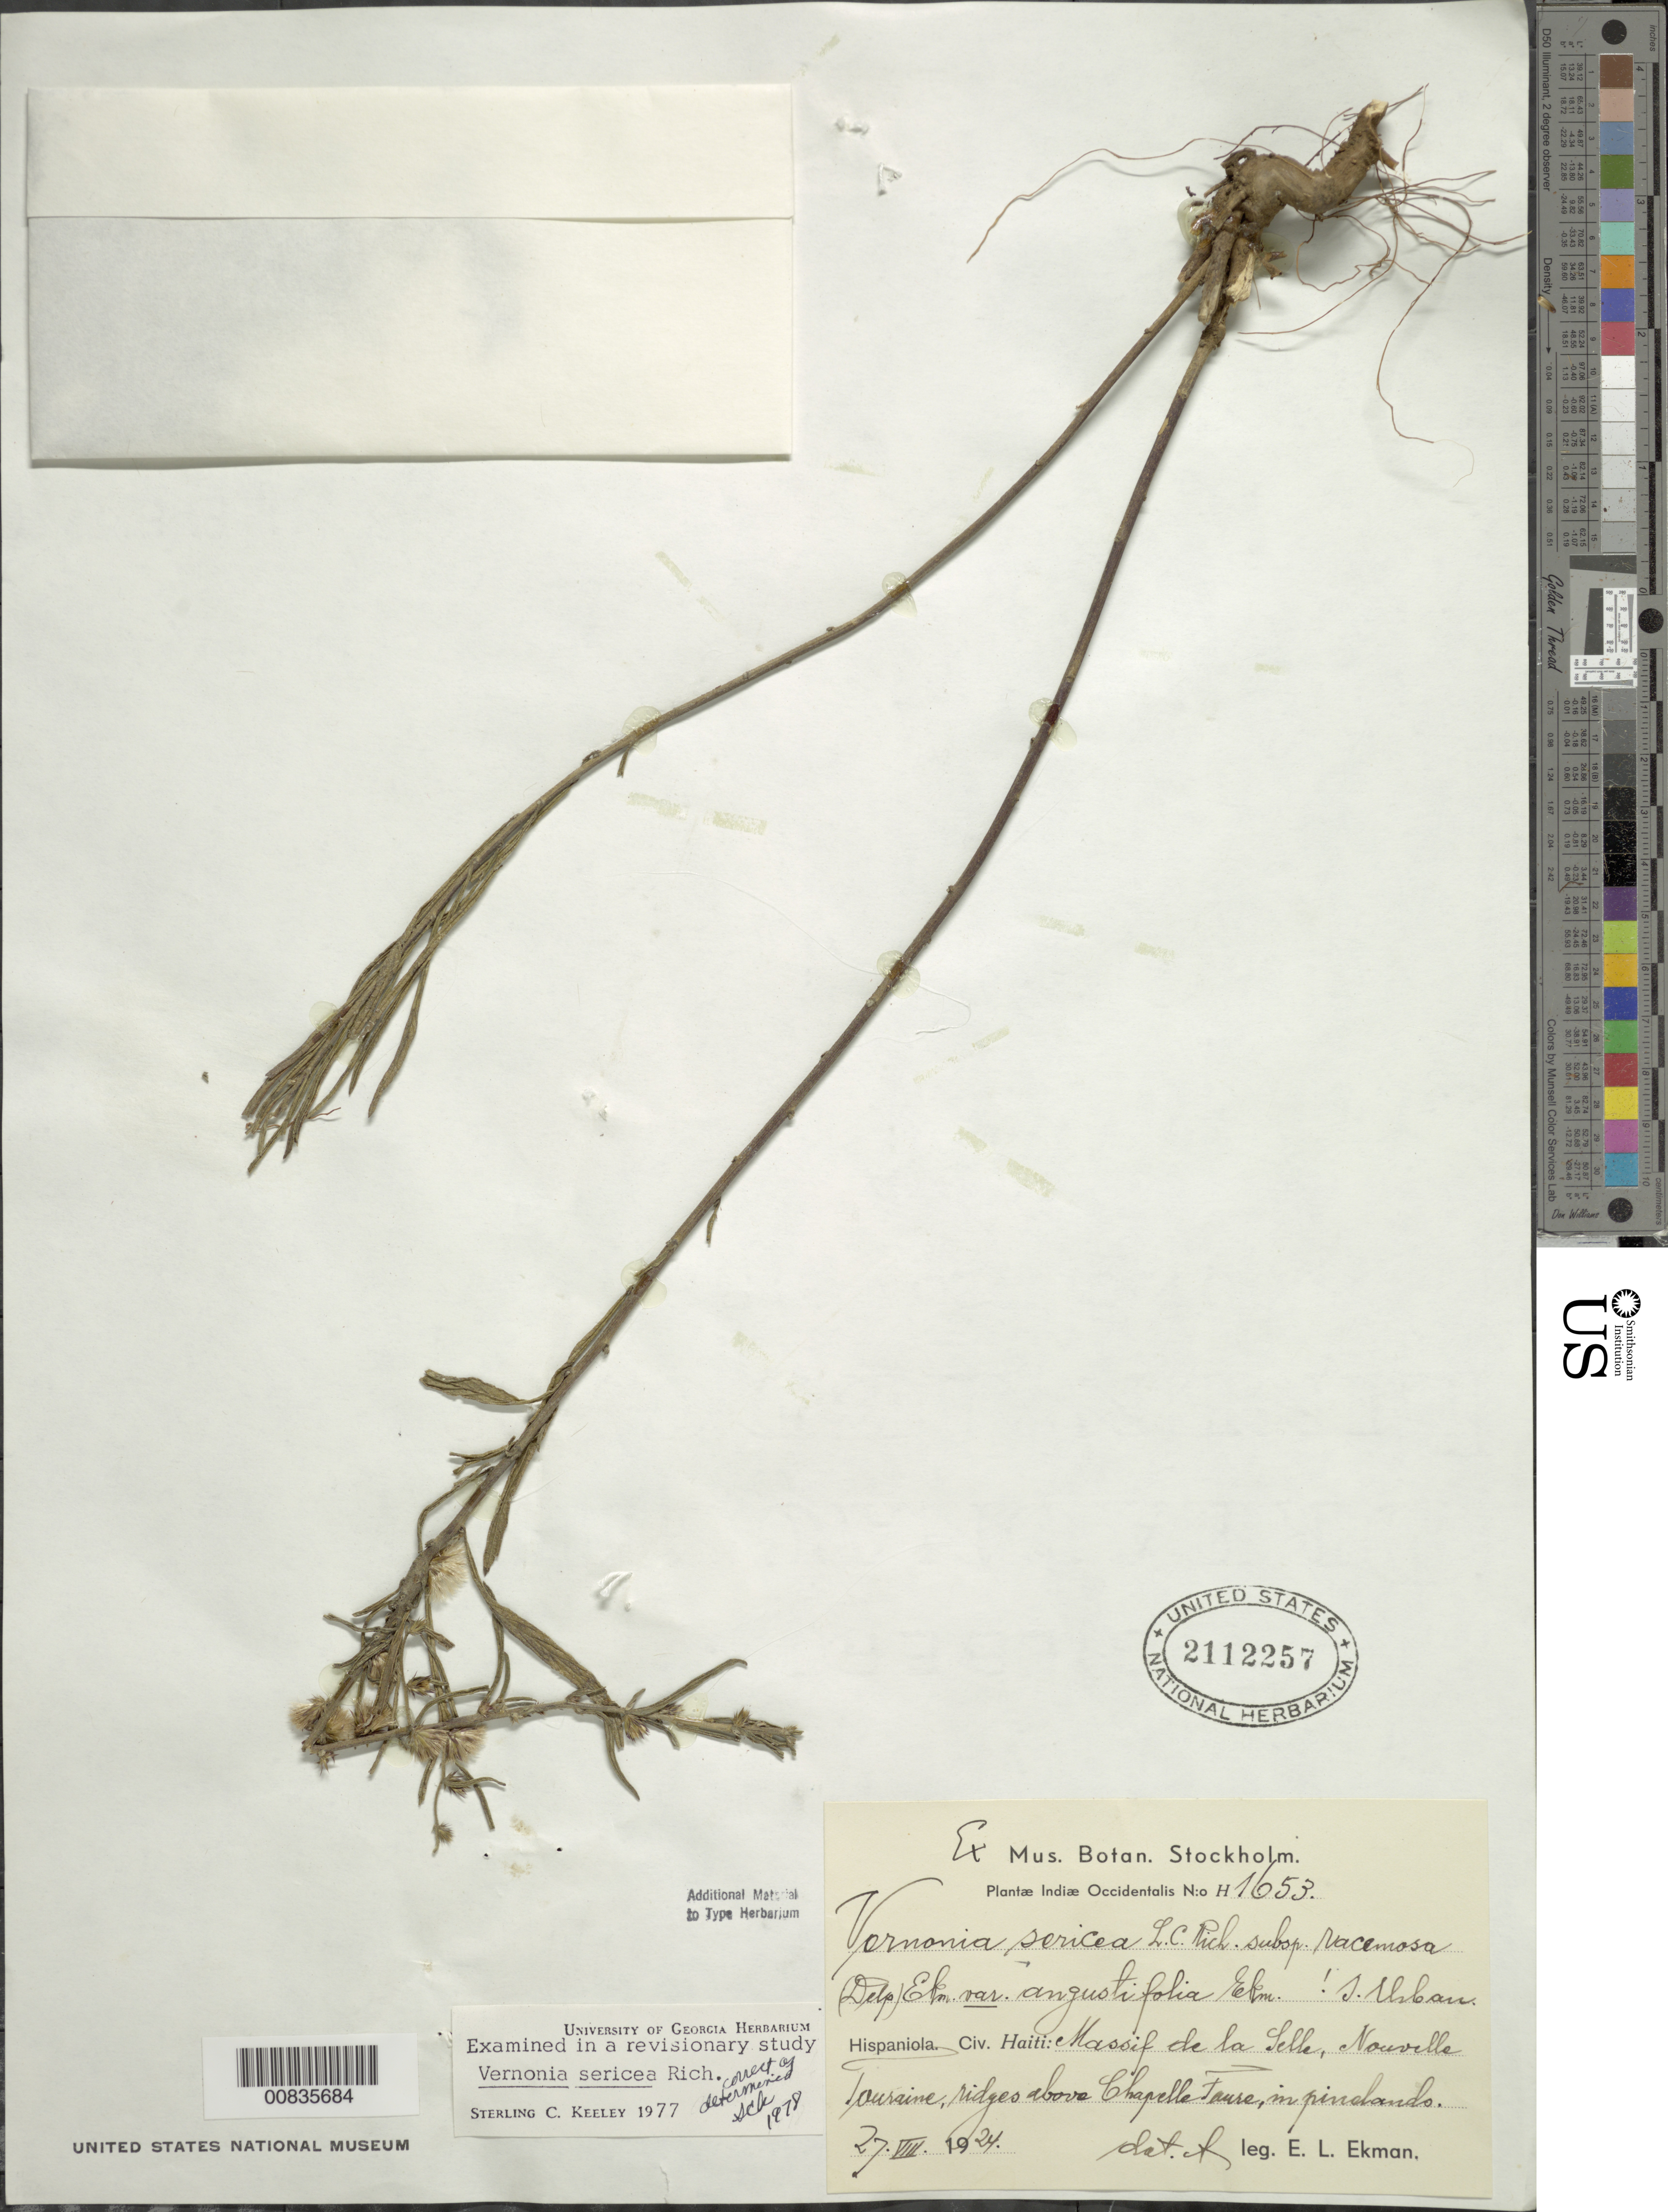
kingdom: Plantae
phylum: Tracheophyta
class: Magnoliopsida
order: Asterales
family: Asteraceae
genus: Lepidaploa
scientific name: Lepidaploa sericea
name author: (Rich.) H. Rob.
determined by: Keeley, S. C.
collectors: E. L. Ekman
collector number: H 1653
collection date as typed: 27 Aug 1924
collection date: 1924-08-27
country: Haiti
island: Hispaniola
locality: Massif de la Selle, Nouvelle Tauraime, ridges above Chapelle Faure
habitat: In pinelands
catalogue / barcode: US 2112257